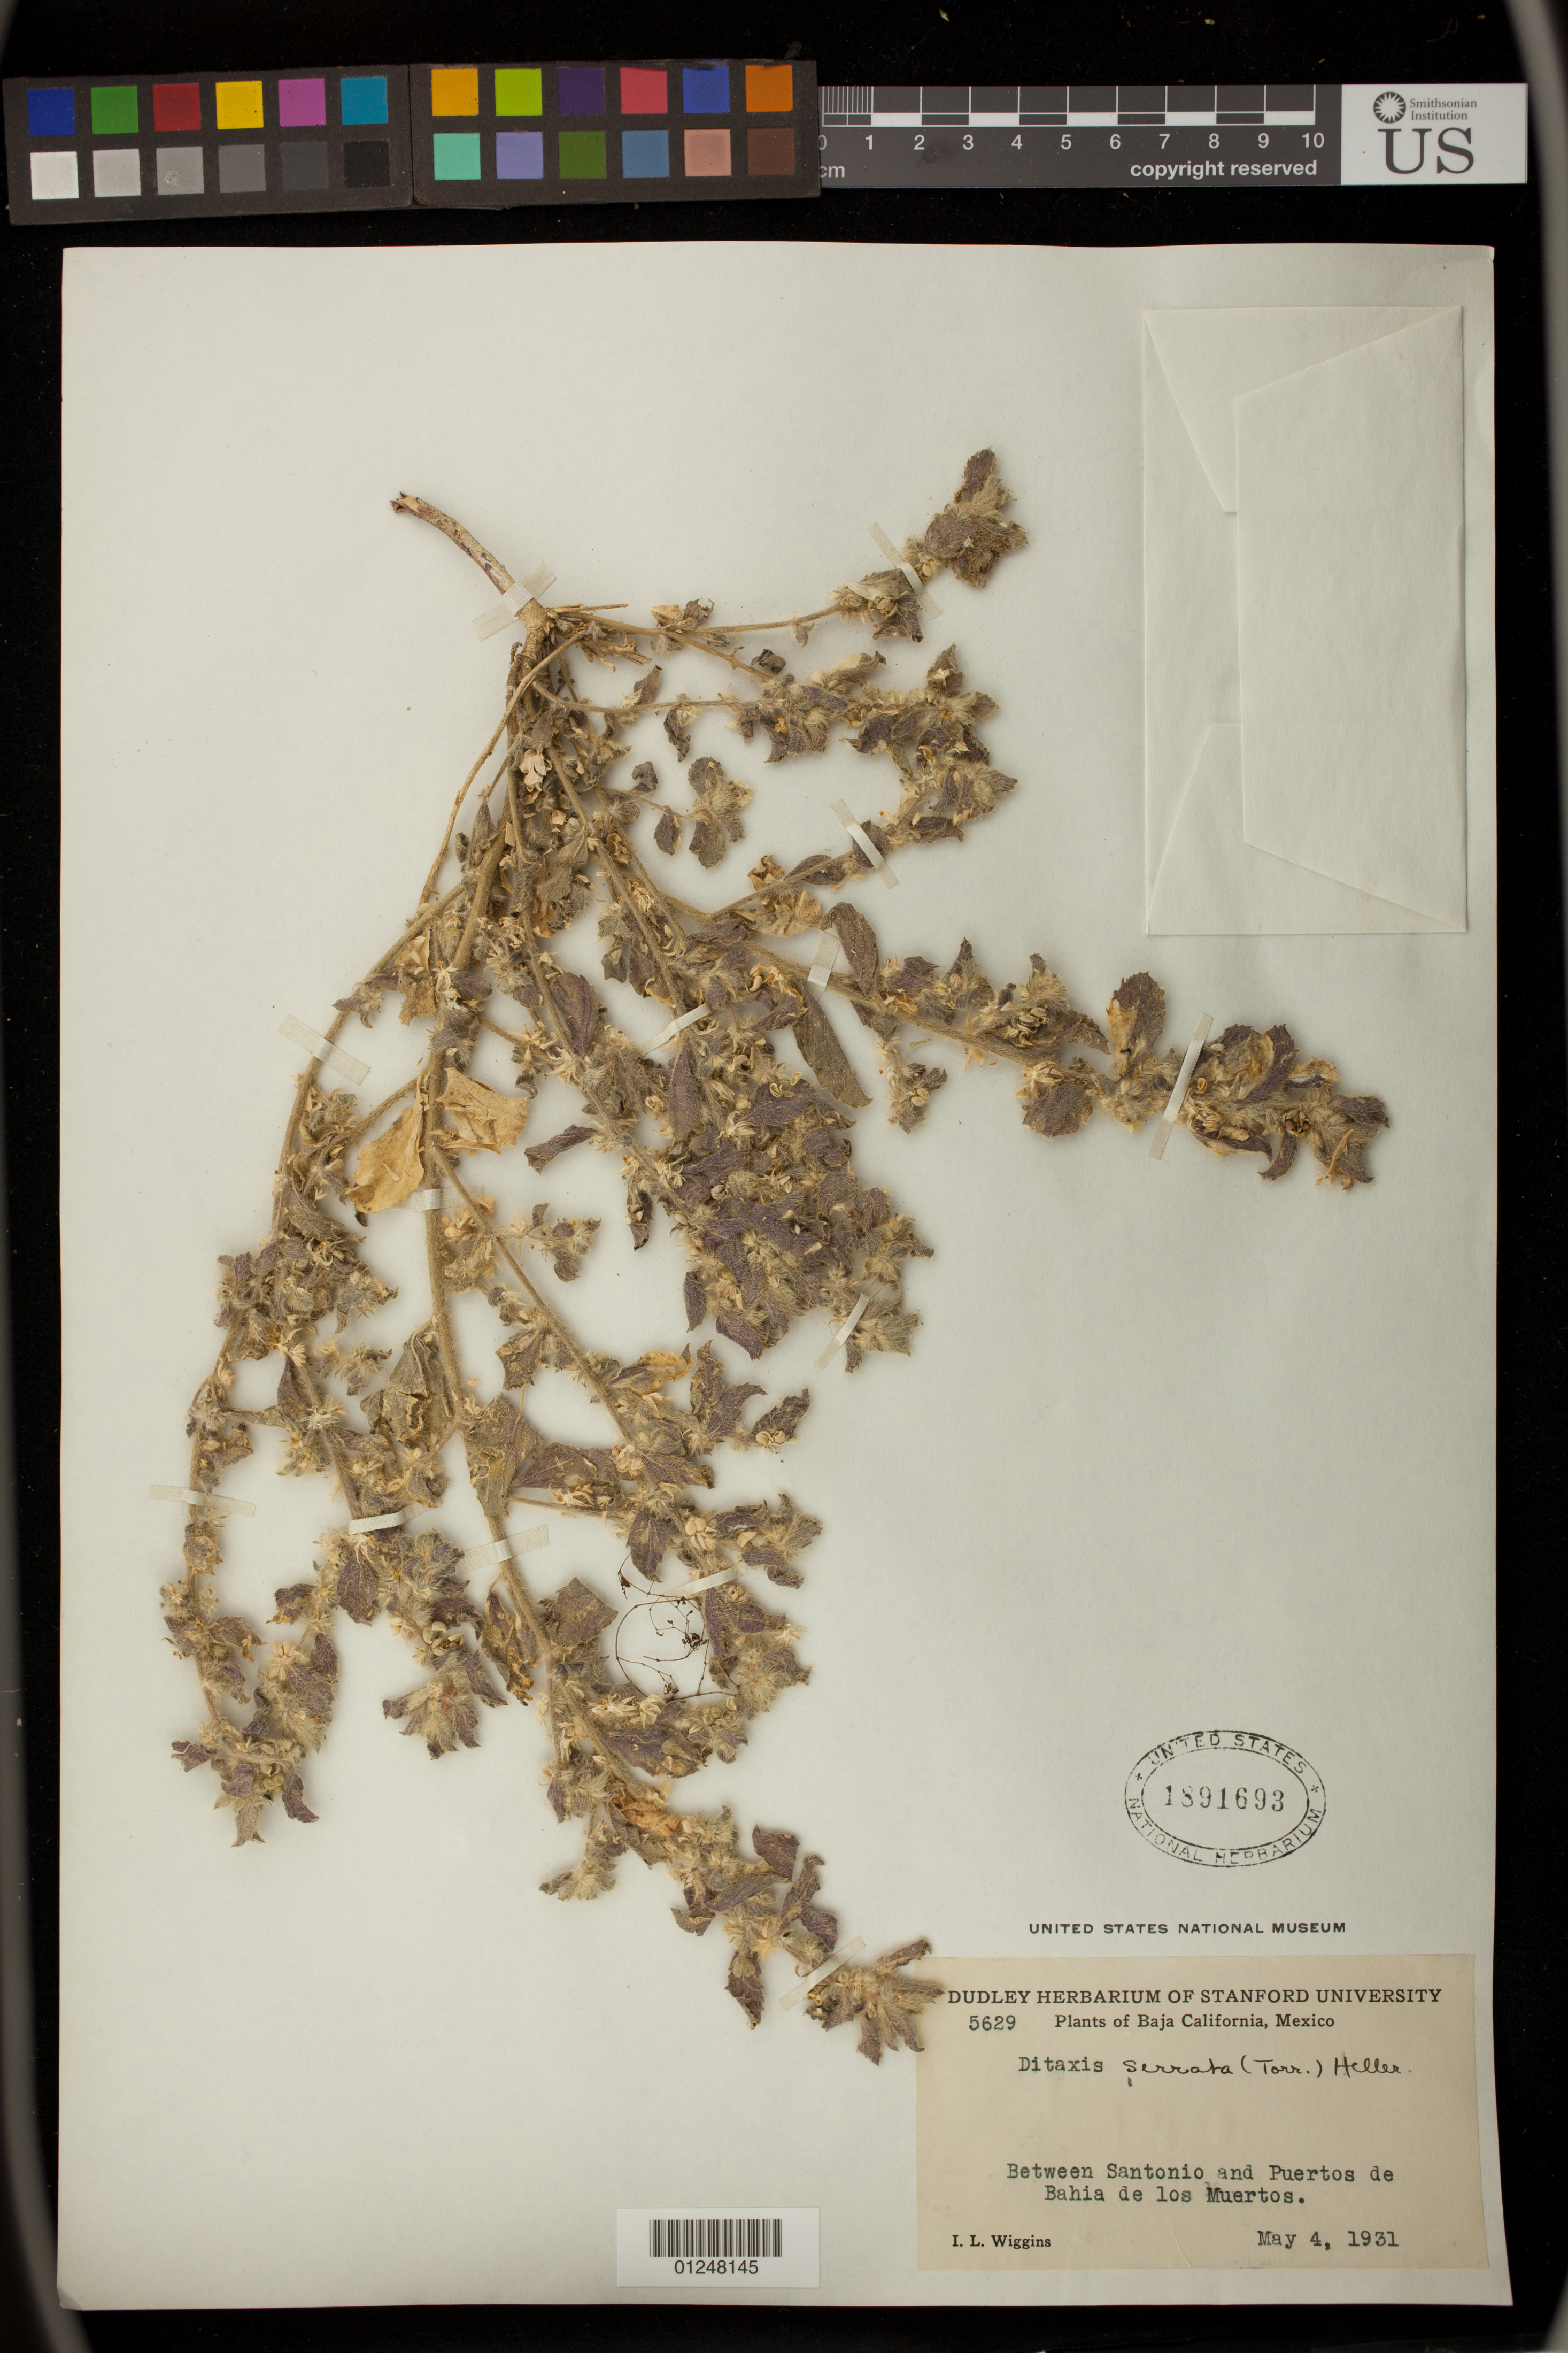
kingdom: Plantae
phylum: Tracheophyta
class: Magnoliopsida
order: Malpighiales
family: Euphorbiaceae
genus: Ditaxis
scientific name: Ditaxis serrata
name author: (Torr.) A. Heller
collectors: I. L. Wiggins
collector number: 5629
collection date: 1931-05-04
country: Mexico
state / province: Baja California Sur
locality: Between Santonio and Puertos de Bahia de los Muertos.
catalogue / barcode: US 1891693